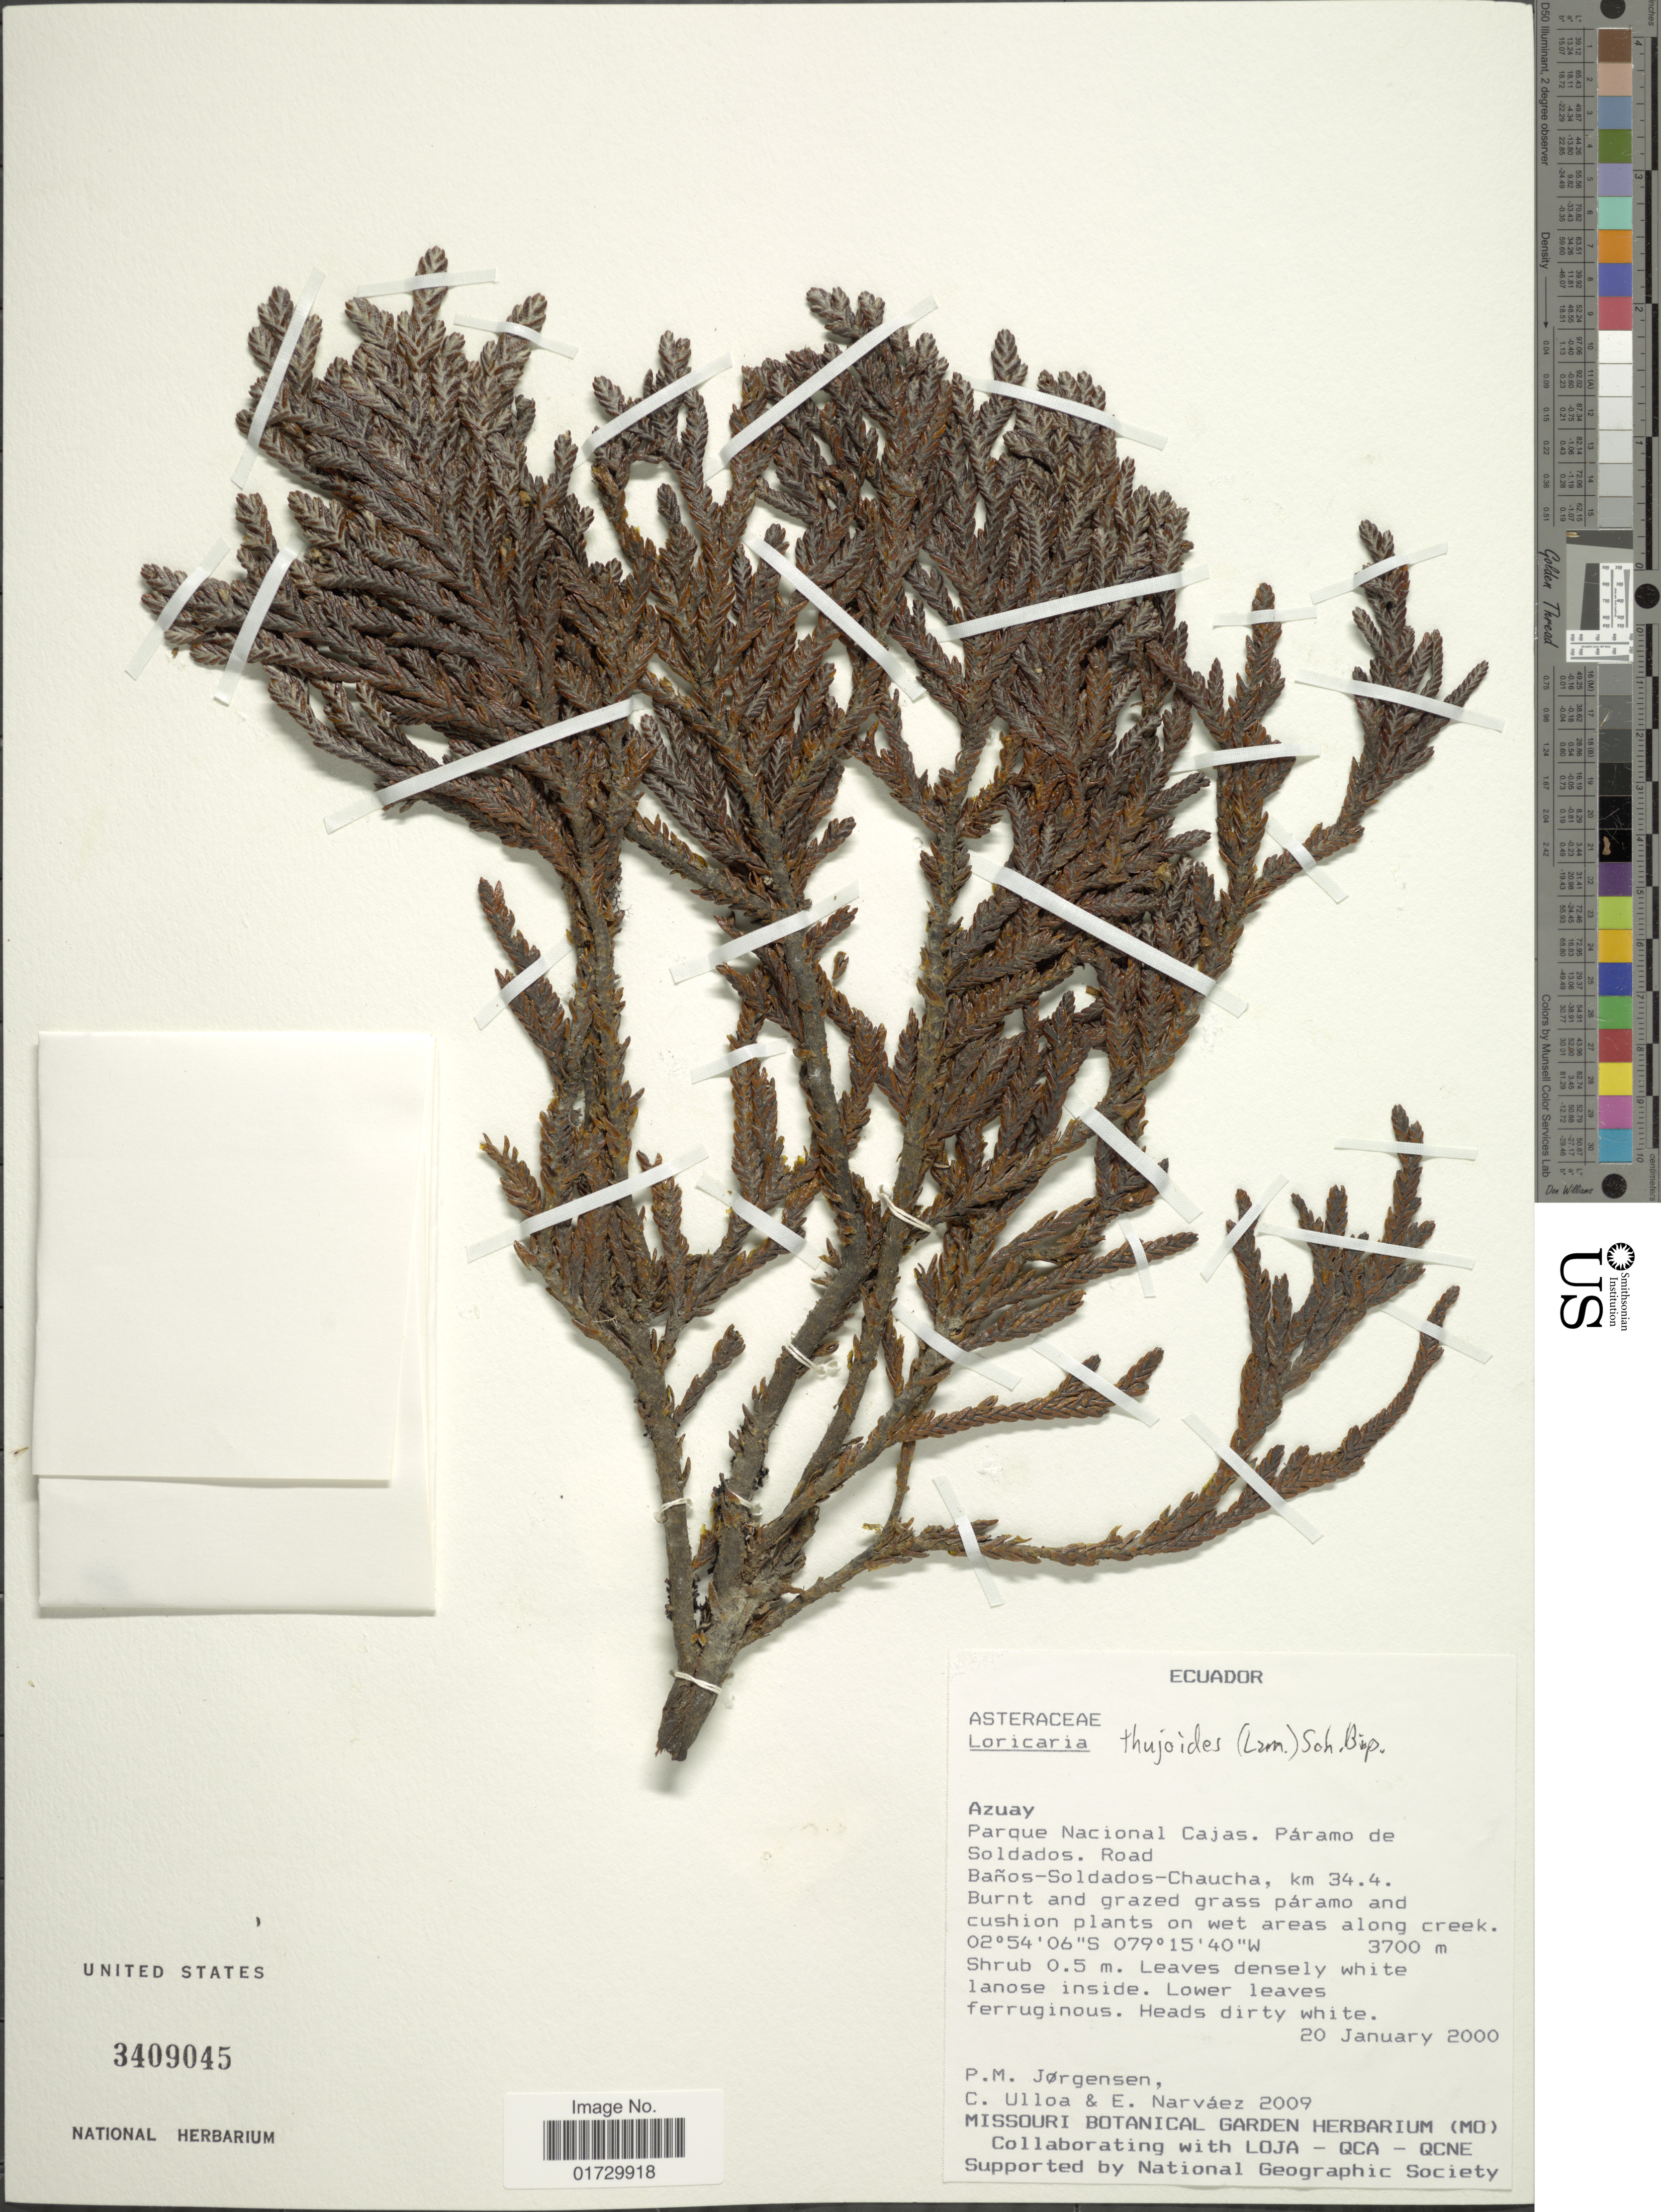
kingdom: Plantae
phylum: Tracheophyta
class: Magnoliopsida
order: Asterales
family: Asteraceae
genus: Loricaria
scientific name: Loricaria thuyoides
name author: (Lam.) Sch. Bip.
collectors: P. Jørgensen, C. Ulloa & E. Narváez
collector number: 2009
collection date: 2000-01-20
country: Ecuador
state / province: Azuay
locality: Parque Nacional Cajas. Paramo de Soldados. Road Banos-Soldados-Chauca, km 34.4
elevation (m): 3700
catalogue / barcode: US 3409045